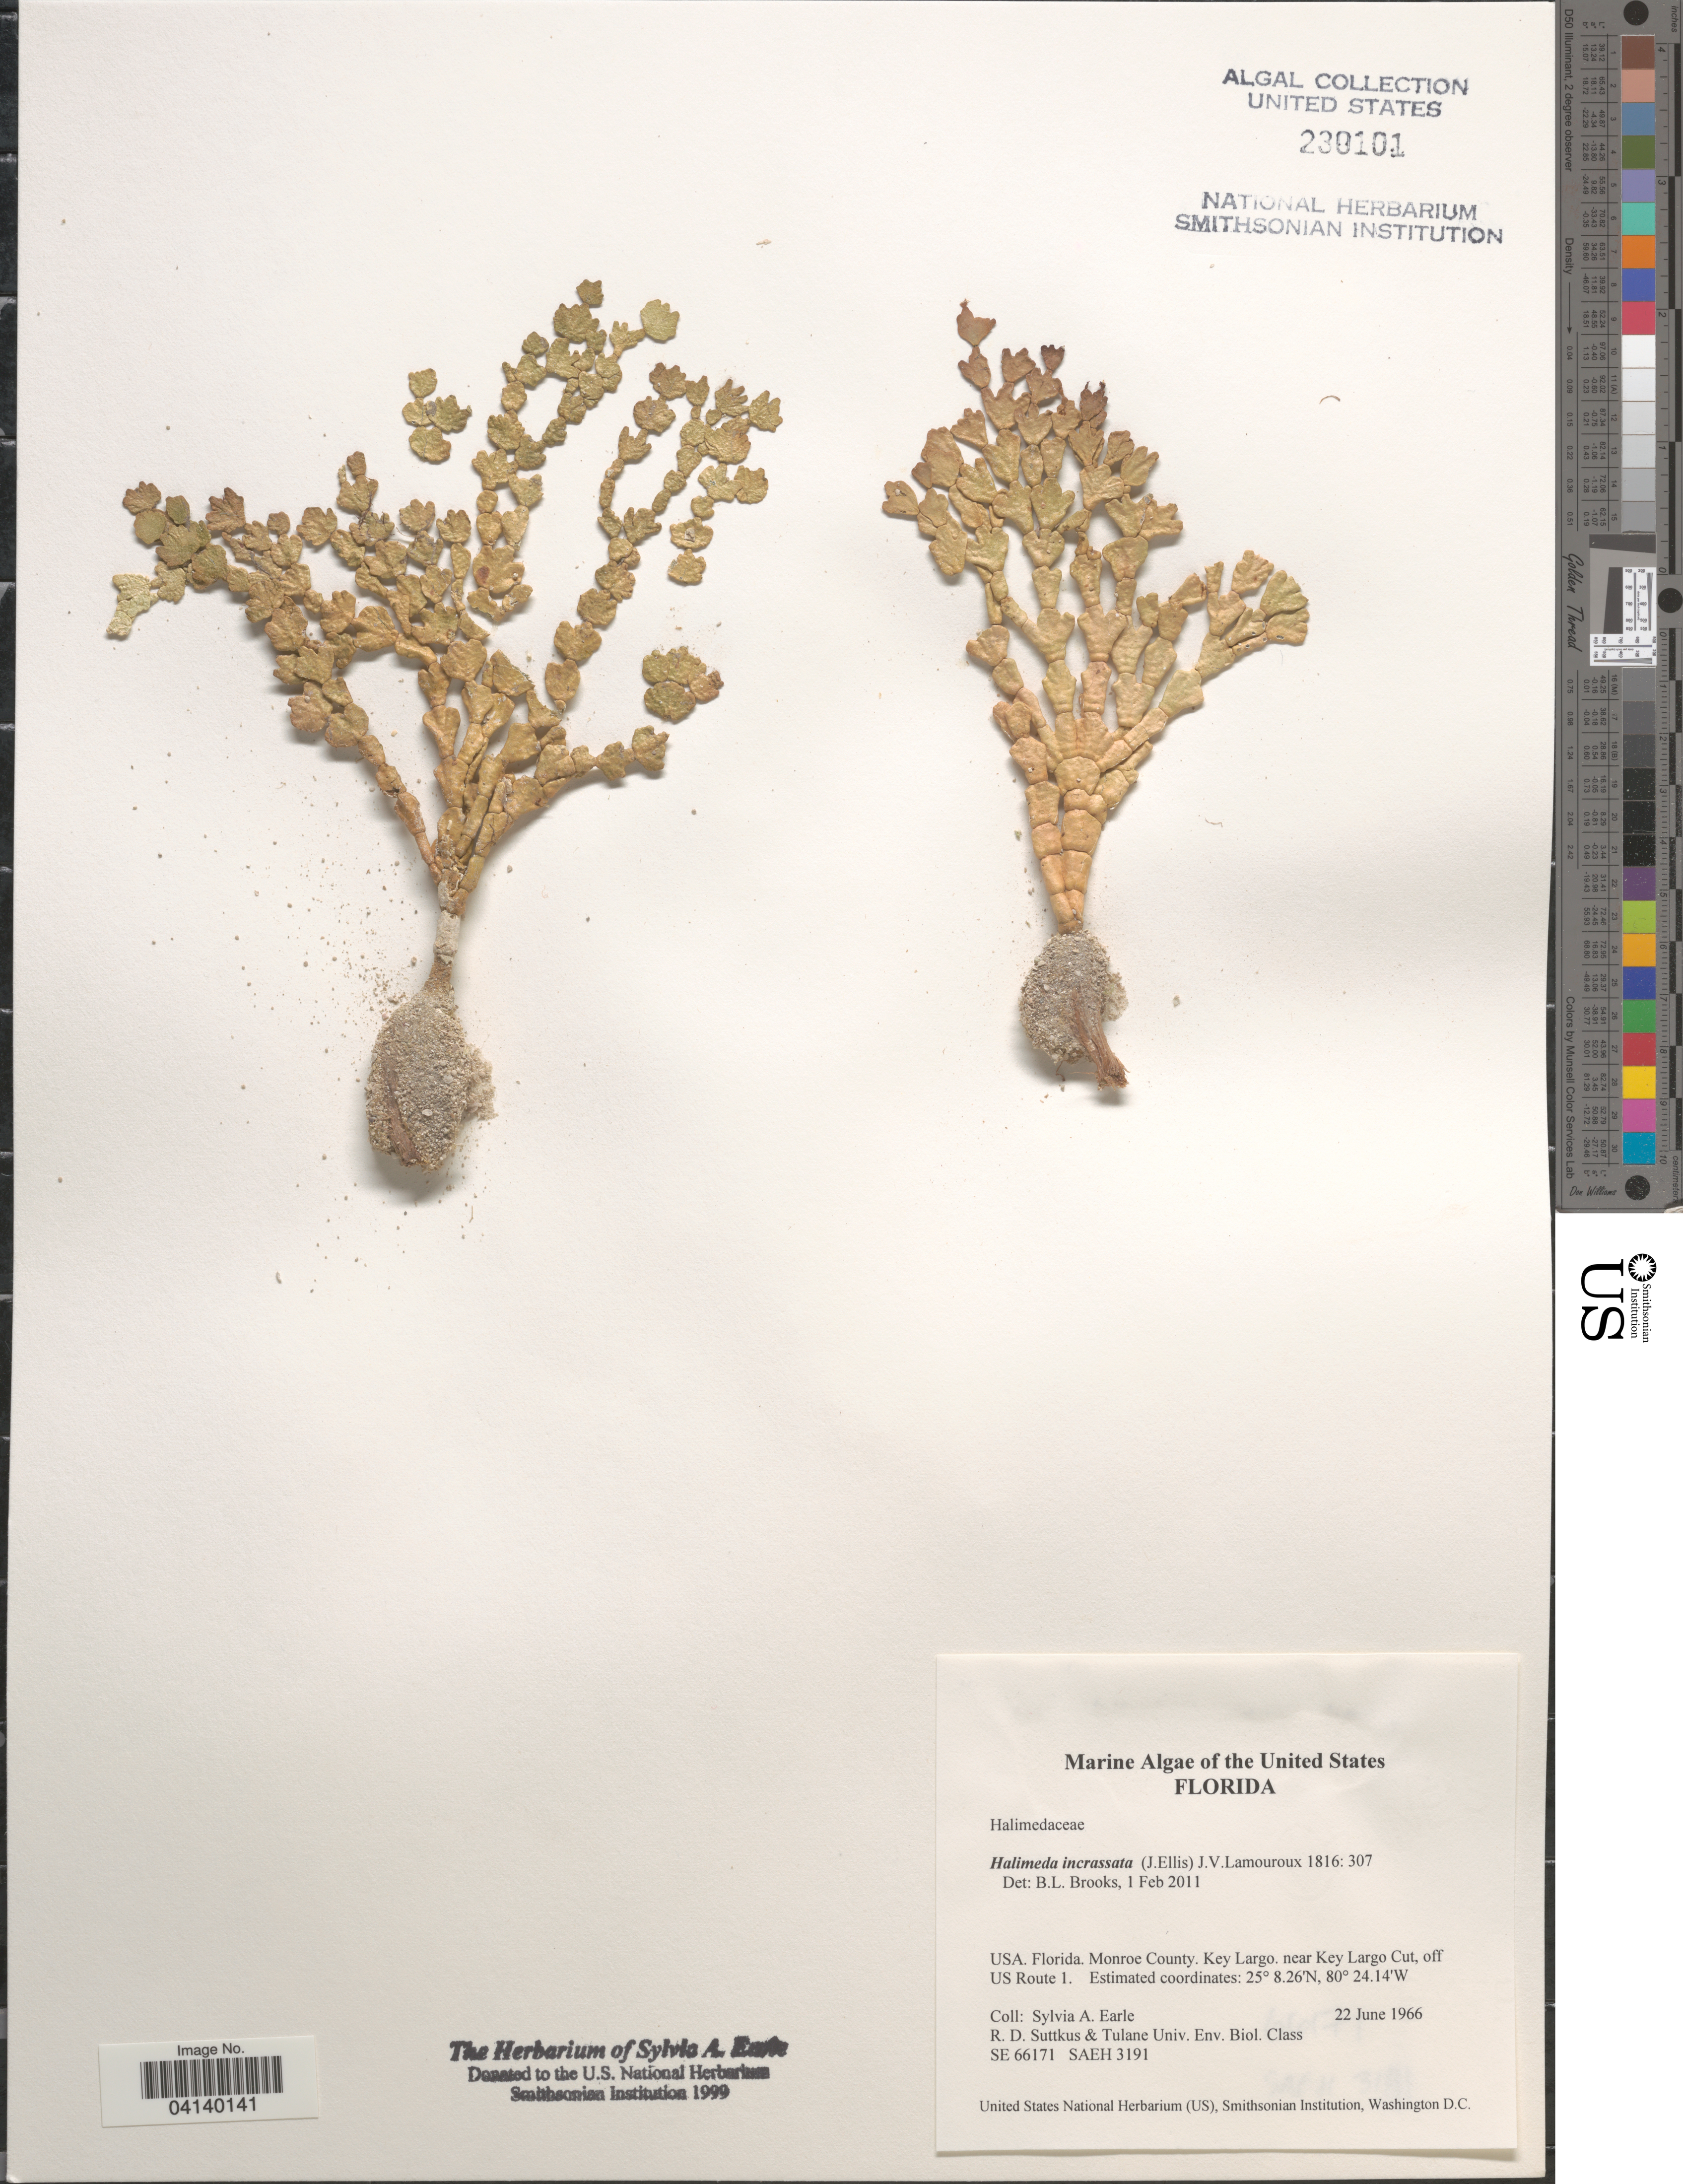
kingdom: Plantae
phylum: Chlorophyta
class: Ulvophyceae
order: Bryopsidales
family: Halimedaceae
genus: Halimeda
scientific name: Halimeda incrassata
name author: (J. Ellis) J.V.Lamouroux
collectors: S. A. Earle, R. Suttkus & Tulane Univ. Env. Biol. Class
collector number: SE66171/SAEH3191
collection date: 1966-06-22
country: United States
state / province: Florida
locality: Monroe County. Key Largo. near Key Largo Cut, off US Route 1.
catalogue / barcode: US 230101